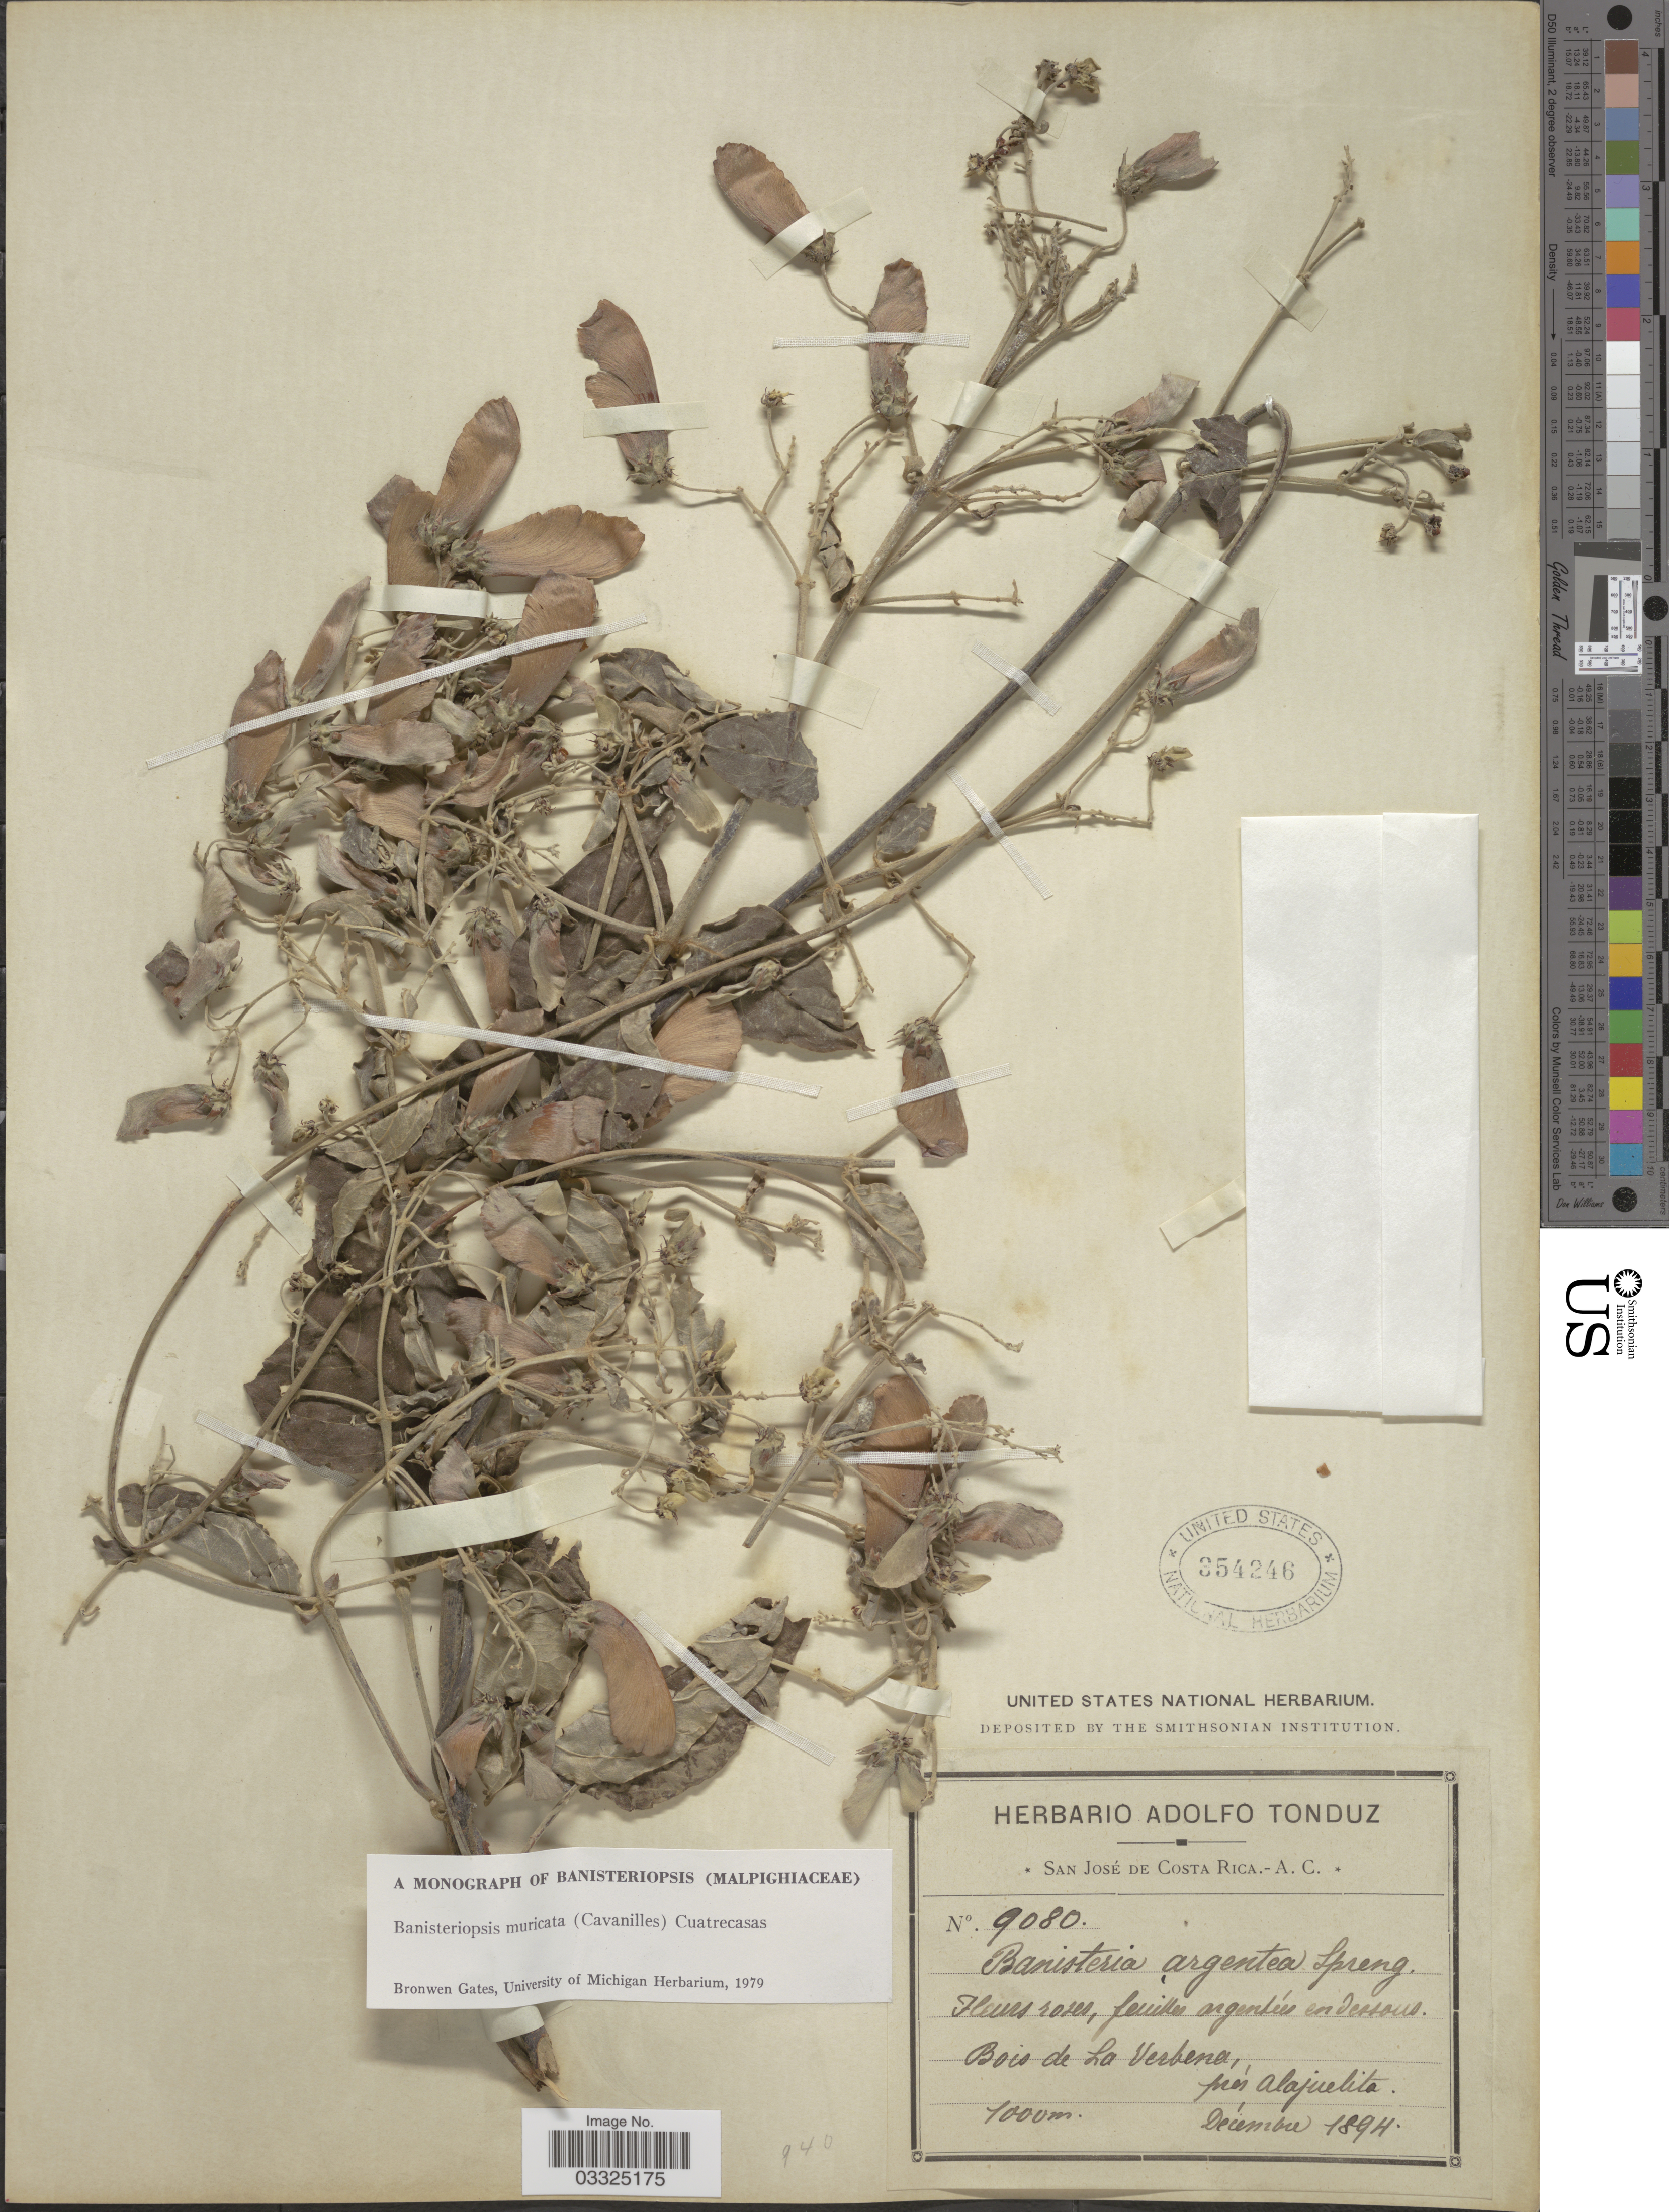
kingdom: Plantae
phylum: Tracheophyta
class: Magnoliopsida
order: Malpighiales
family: Malpighiaceae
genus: Banisteriopsis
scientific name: Banisteriopsis muricata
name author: (Cav.) Cuatrec.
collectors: ex Herb. Adolfo Tonduz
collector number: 9080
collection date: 1894-12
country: Costa Rica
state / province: San José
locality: Bois de La Verbena, près Alajuelita.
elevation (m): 1000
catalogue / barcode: US 354246